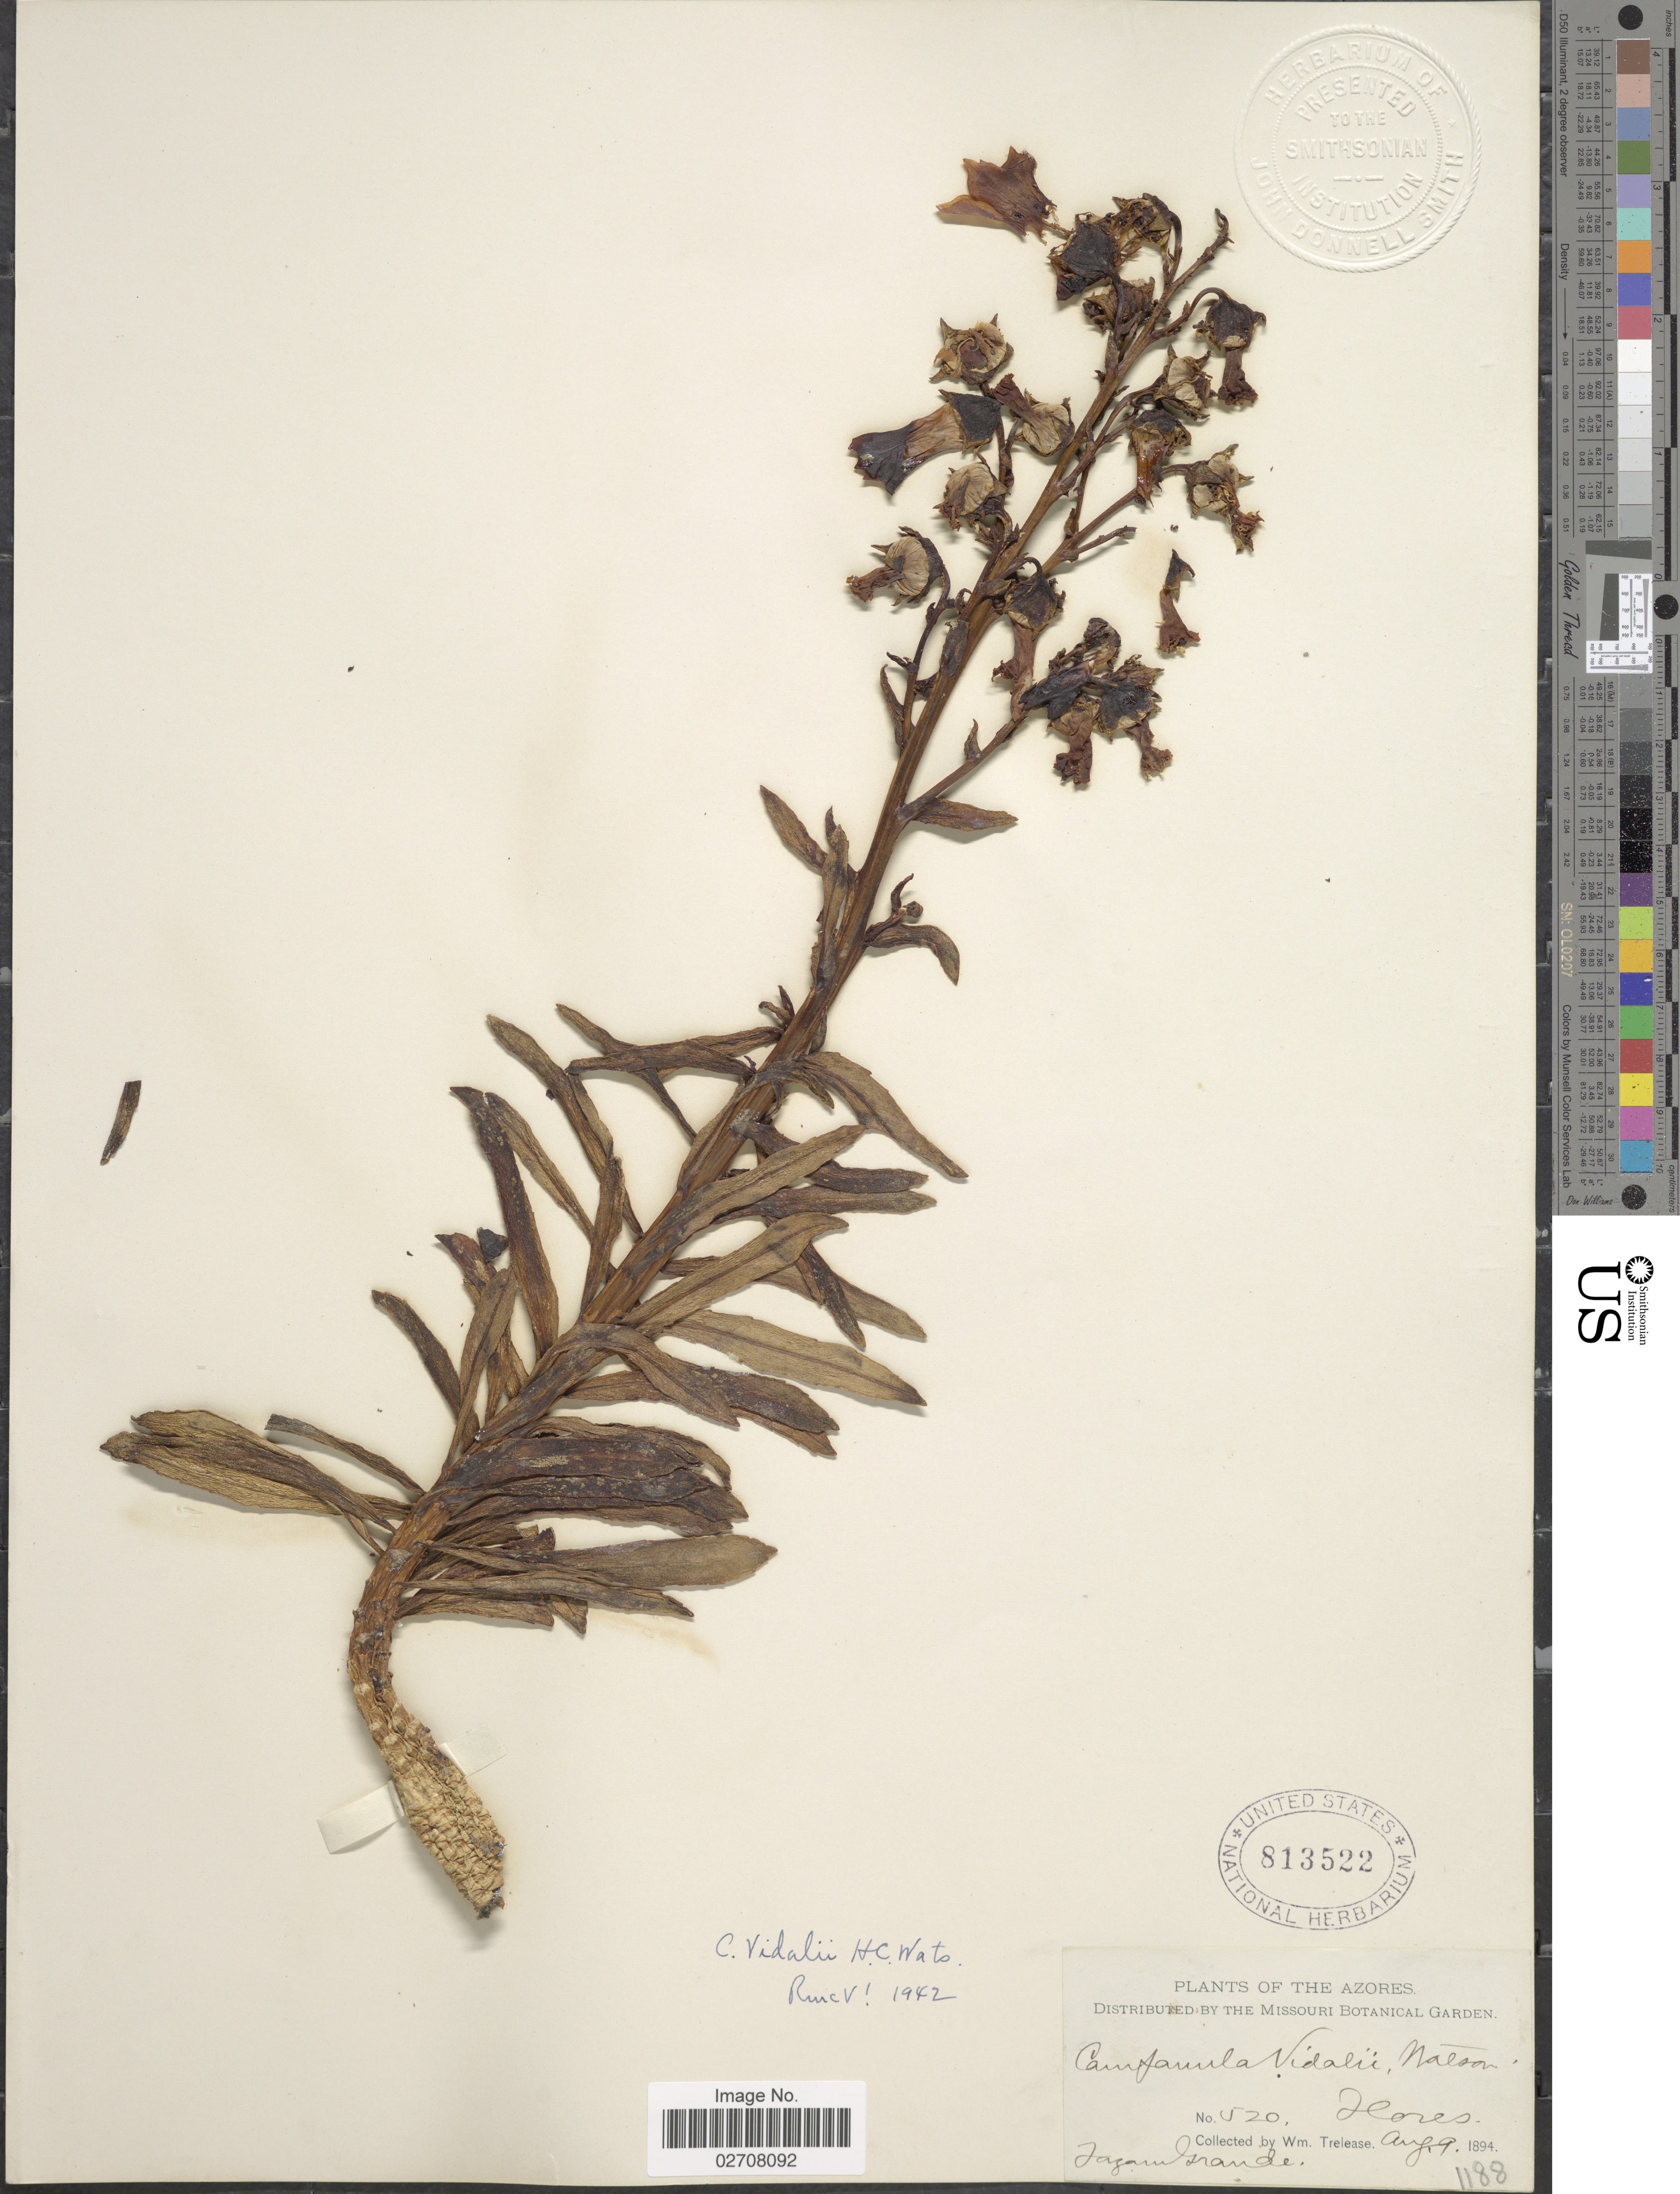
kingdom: Plantae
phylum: Tracheophyta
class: Magnoliopsida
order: Asterales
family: Campanulaceae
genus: Campanula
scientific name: Campanula vidalii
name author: H. C. Watson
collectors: W. Trelease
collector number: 520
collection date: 1894-08-09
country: Portugal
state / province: Azores (Aut. Reg.)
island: Flores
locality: Flores, Faja Grande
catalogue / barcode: US 813522